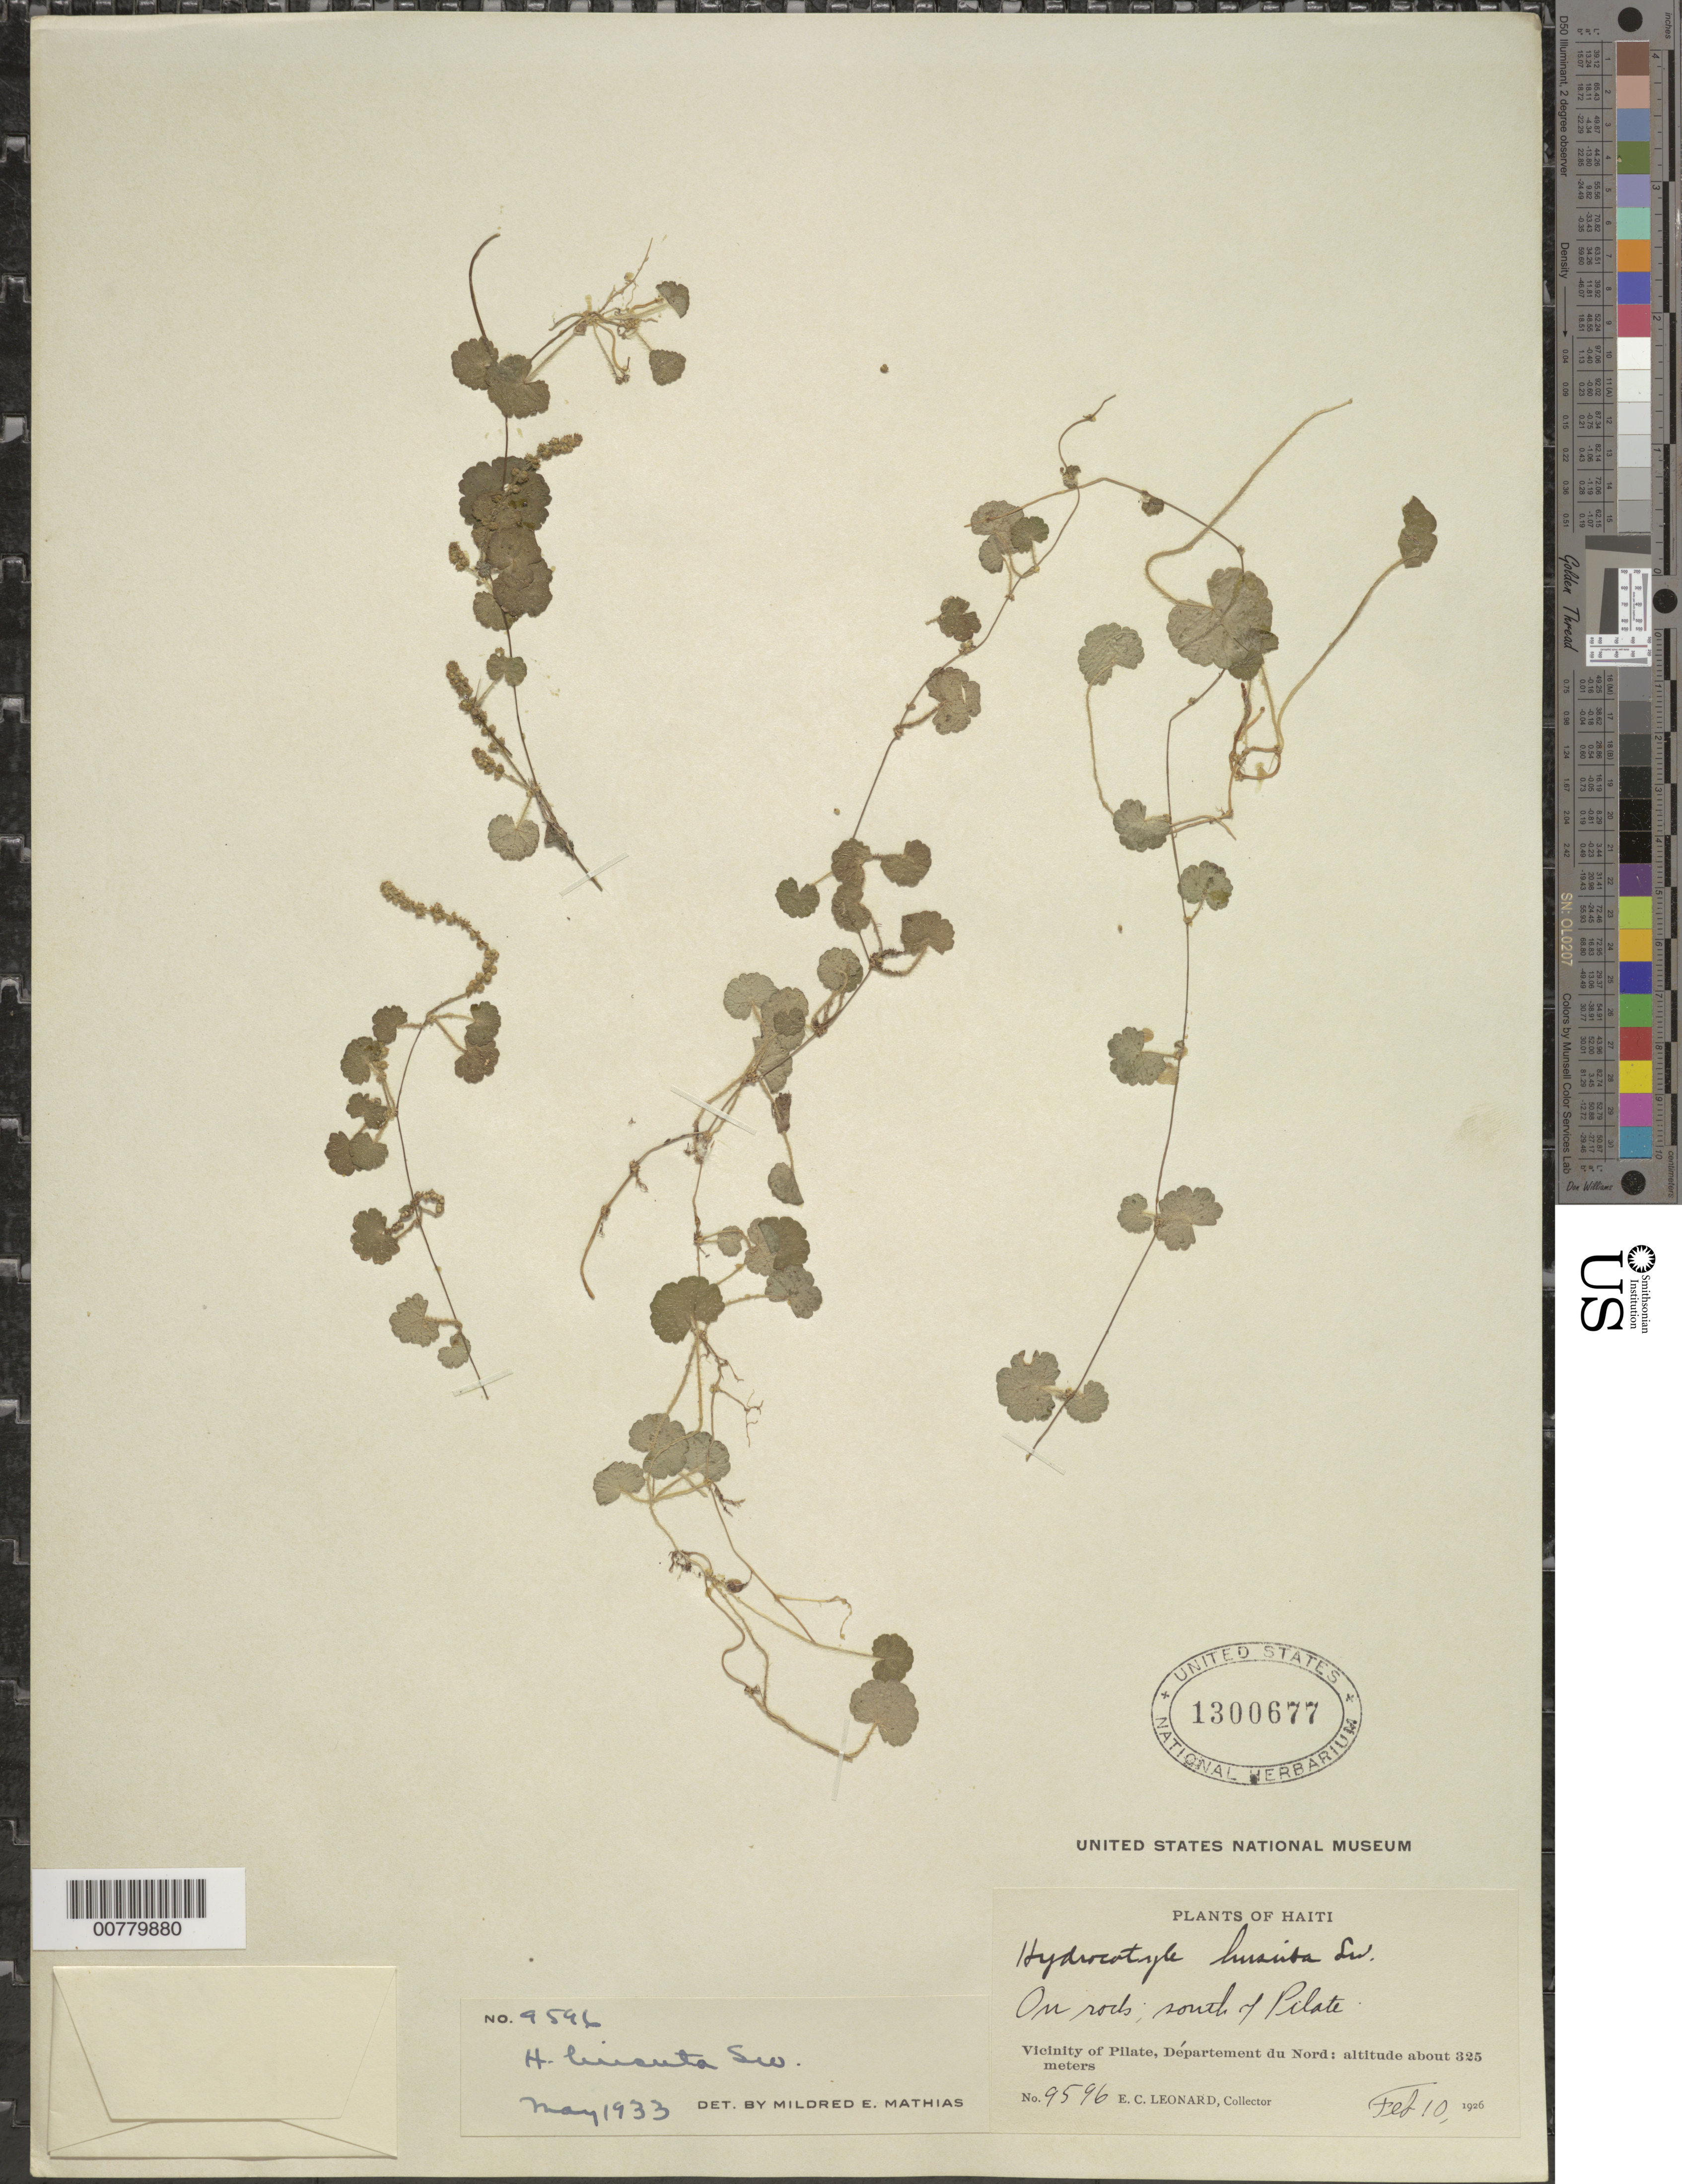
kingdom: Plantae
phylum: Tracheophyta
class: Magnoliopsida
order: Apiales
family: Araliaceae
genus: Hydrocotyle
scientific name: Hydrocotyle hirsuta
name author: Sw.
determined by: Mathias, M. E.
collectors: E. C. Leonard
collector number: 9596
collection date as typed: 10 Feb 1926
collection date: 1926-02-10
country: Haiti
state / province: Nord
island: Hispaniola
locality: Vicinity of Pilate, south of Pilate.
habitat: On rock.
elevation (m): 325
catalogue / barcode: US 1300677